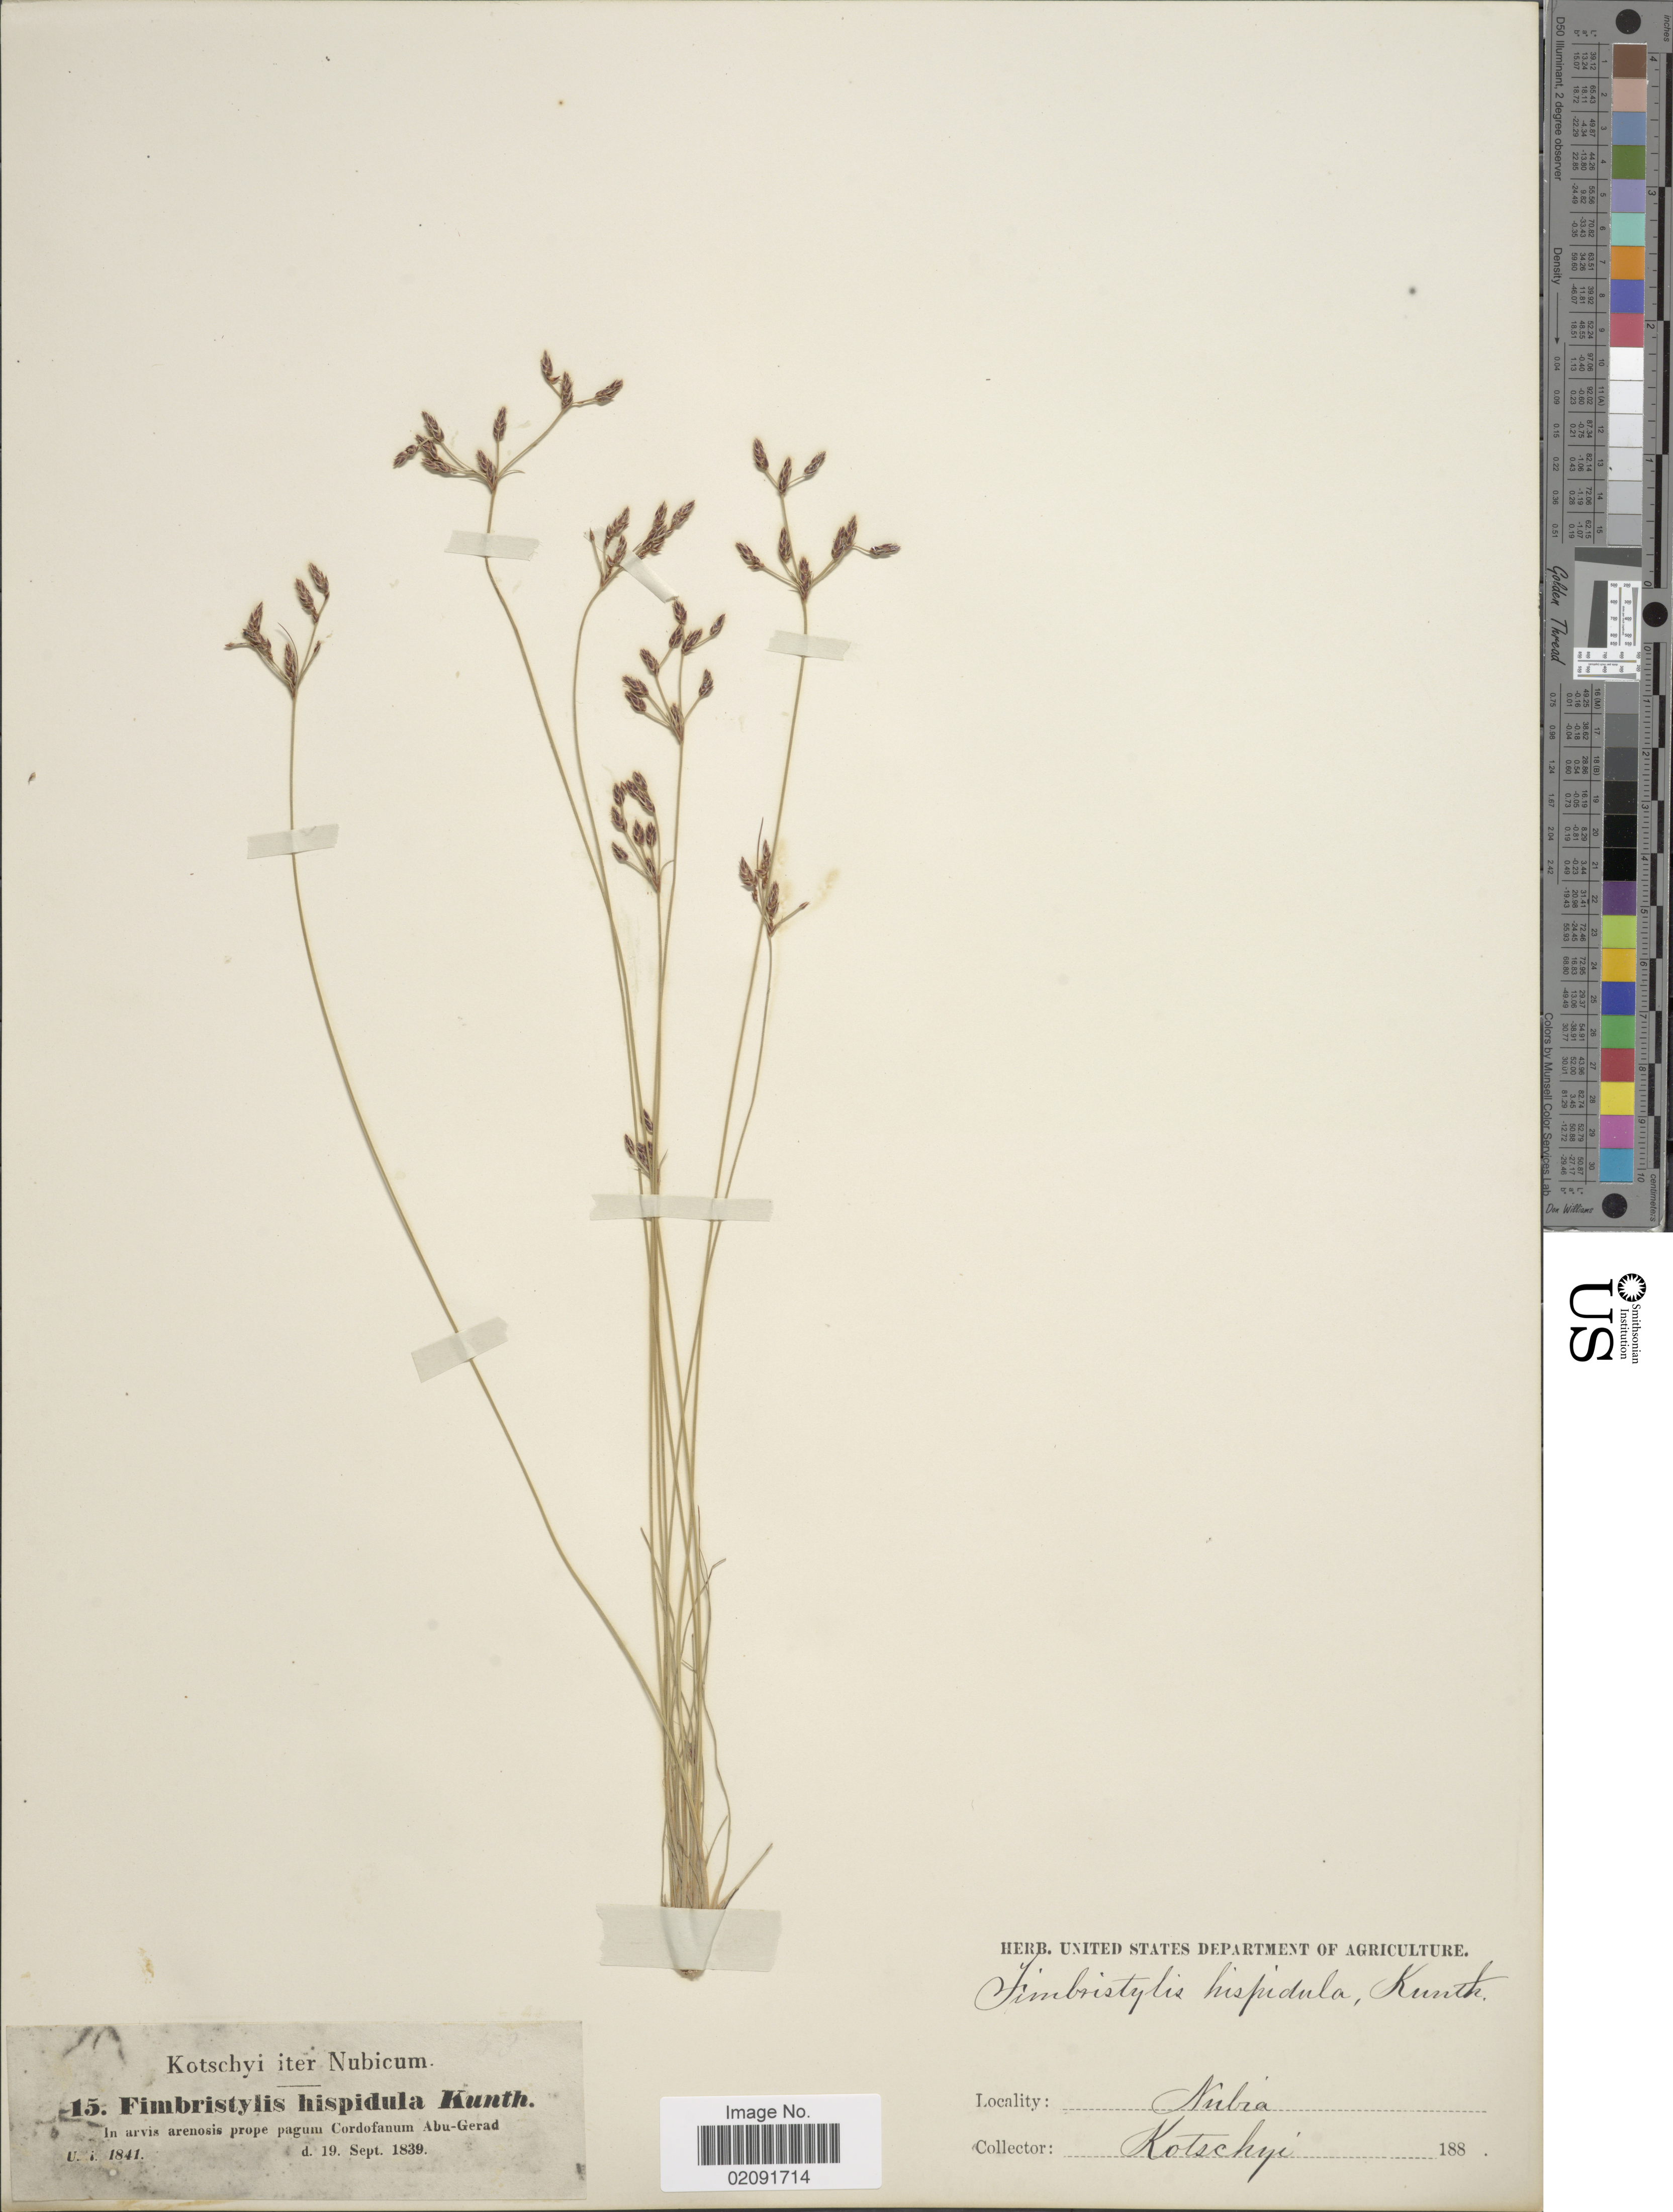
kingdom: Plantae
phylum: Tracheophyta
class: Liliopsida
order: Poales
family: Cyperaceae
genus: Bulbostylis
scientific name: Bulbostylis hispidula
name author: (Vahl) R.W. Haines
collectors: -. Kotschyi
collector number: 15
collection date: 1839-09-19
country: Sudan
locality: Nubicum. prope pagum Cordofanum Abu-Gerad